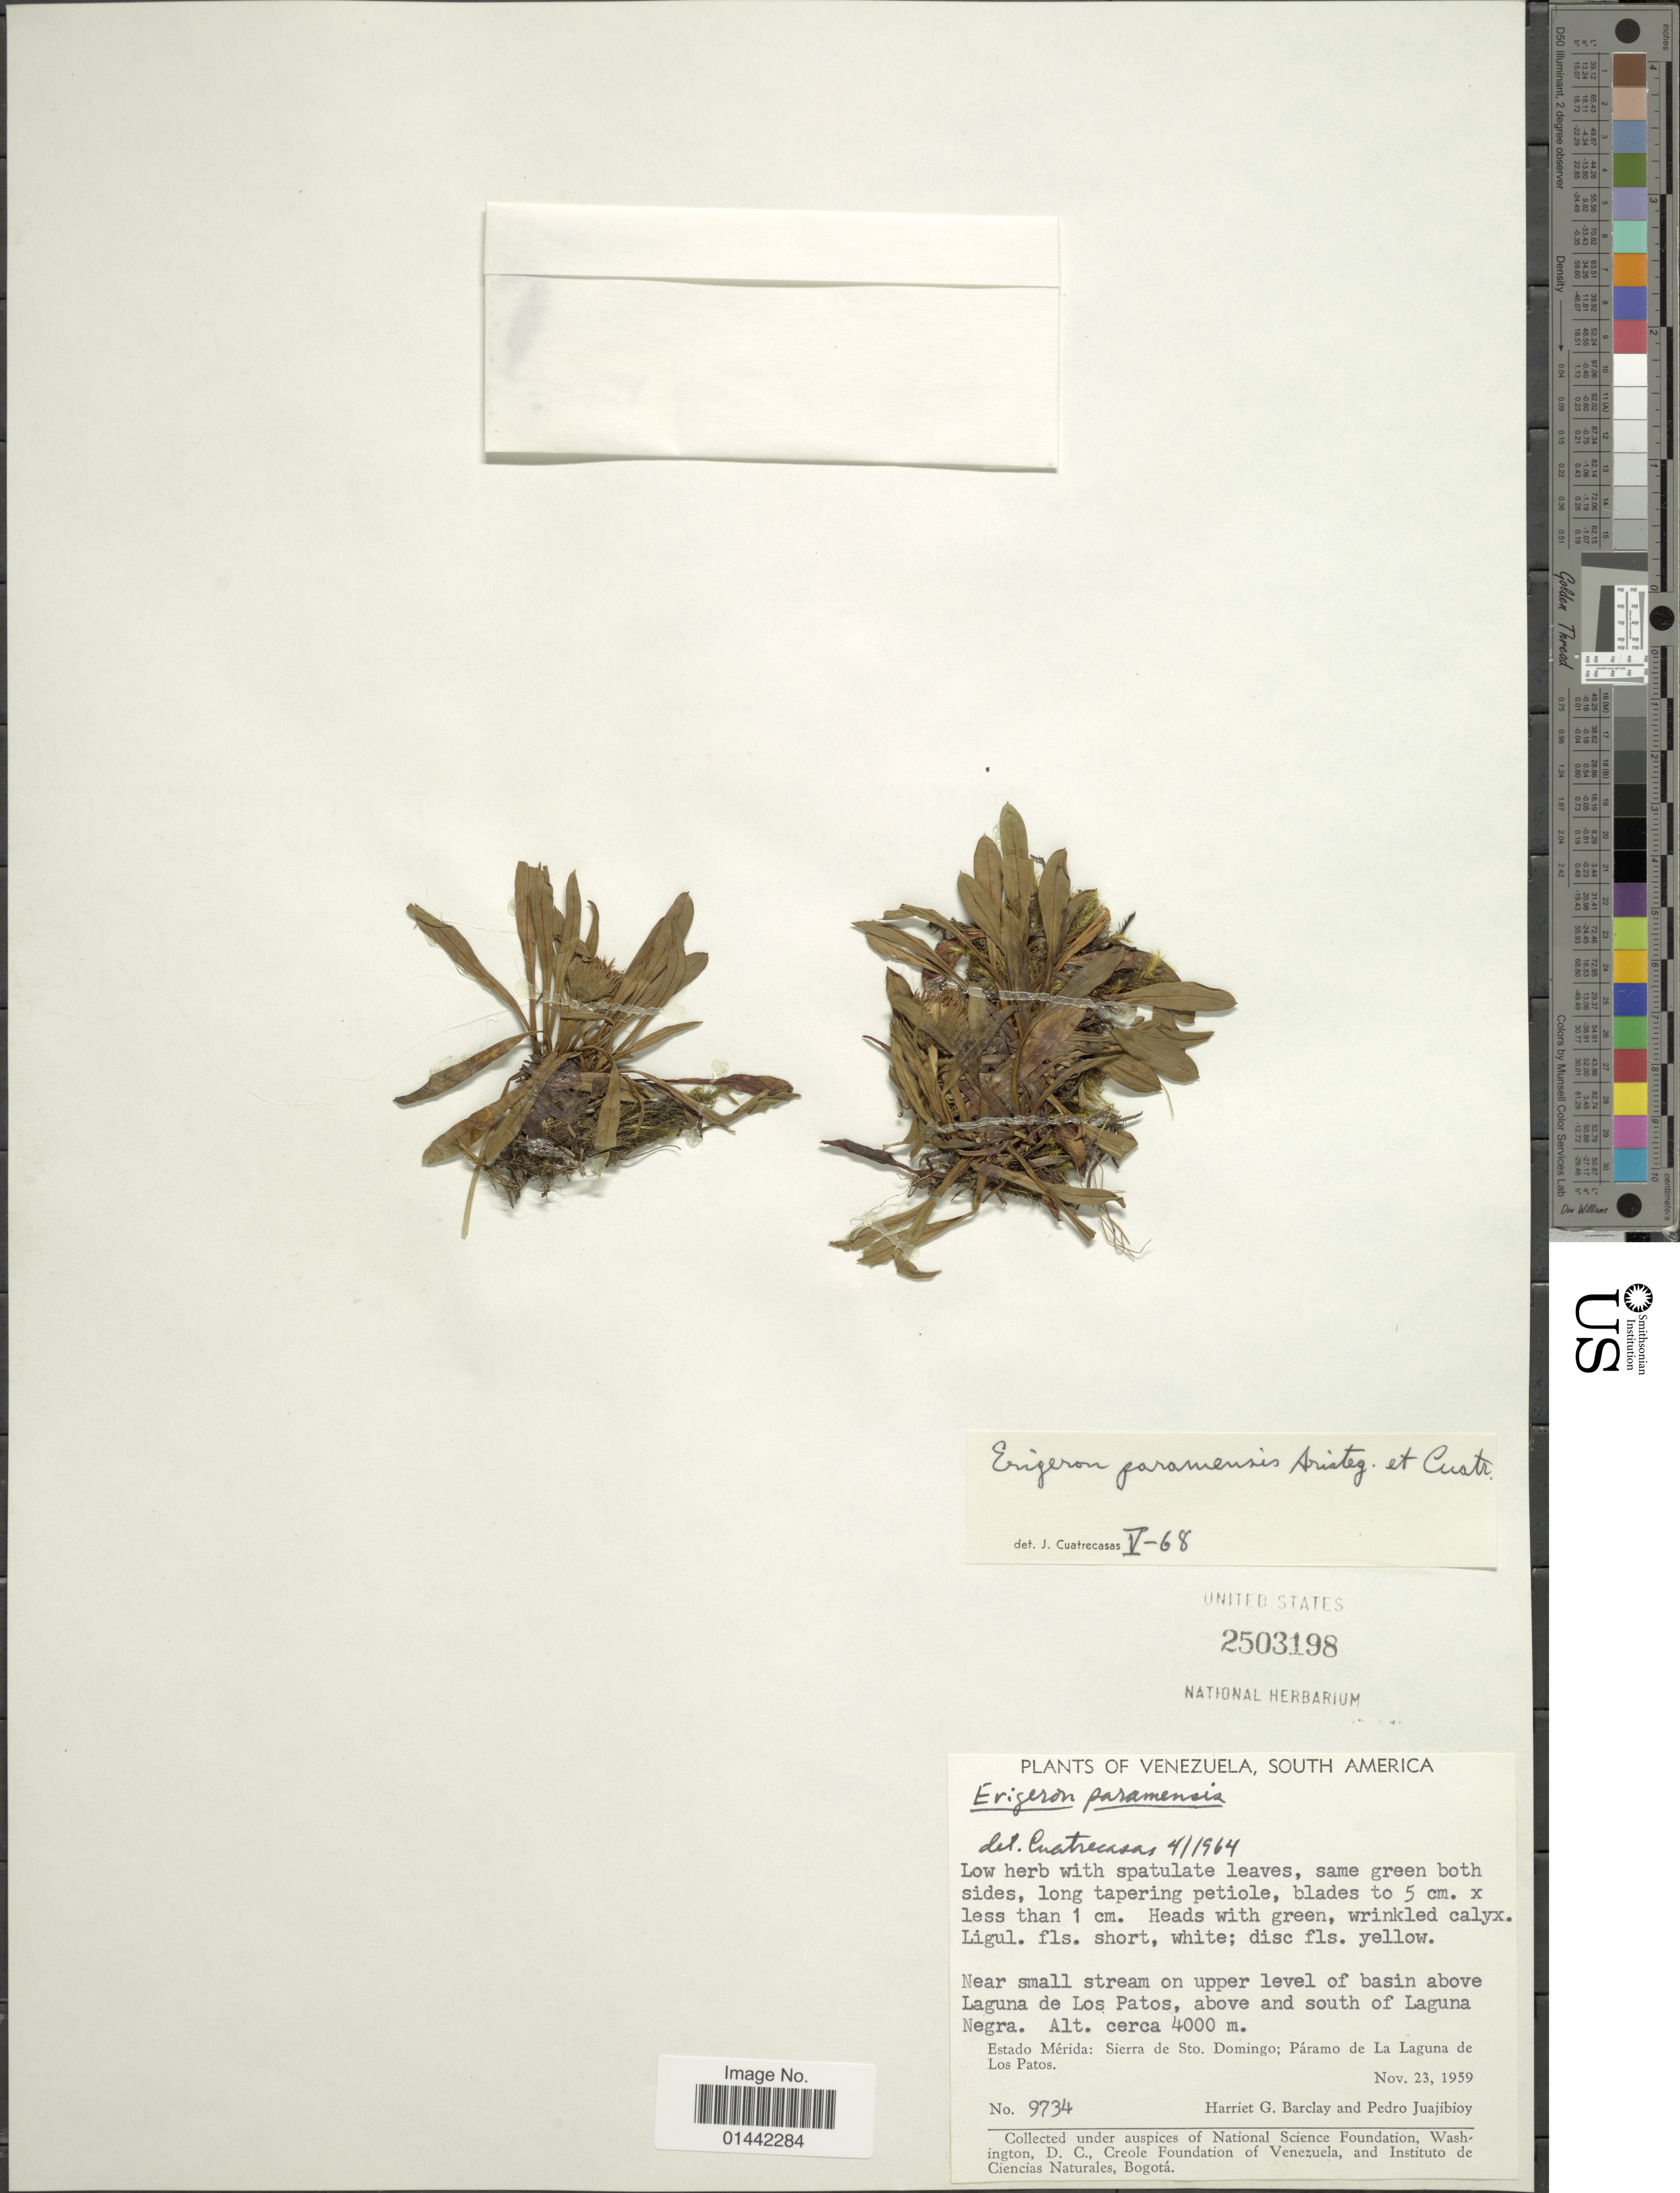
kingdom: Plantae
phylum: Tracheophyta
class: Magnoliopsida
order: Asterales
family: Asteraceae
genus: Erigeron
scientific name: Erigeron paramensis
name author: Aristeg. & Cuatrec.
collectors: H. G. Barclay & P. Juajibioy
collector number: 9734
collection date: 1959-11-23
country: Venezuela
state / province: Mérida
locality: Near samll stream on upper level of basin above Laguna de Los Patos, above and south of Laguna Negra; Sierra de Sto. Domingo; Páramo de La Laguna de Los Platos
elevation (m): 4000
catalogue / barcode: US 2503198